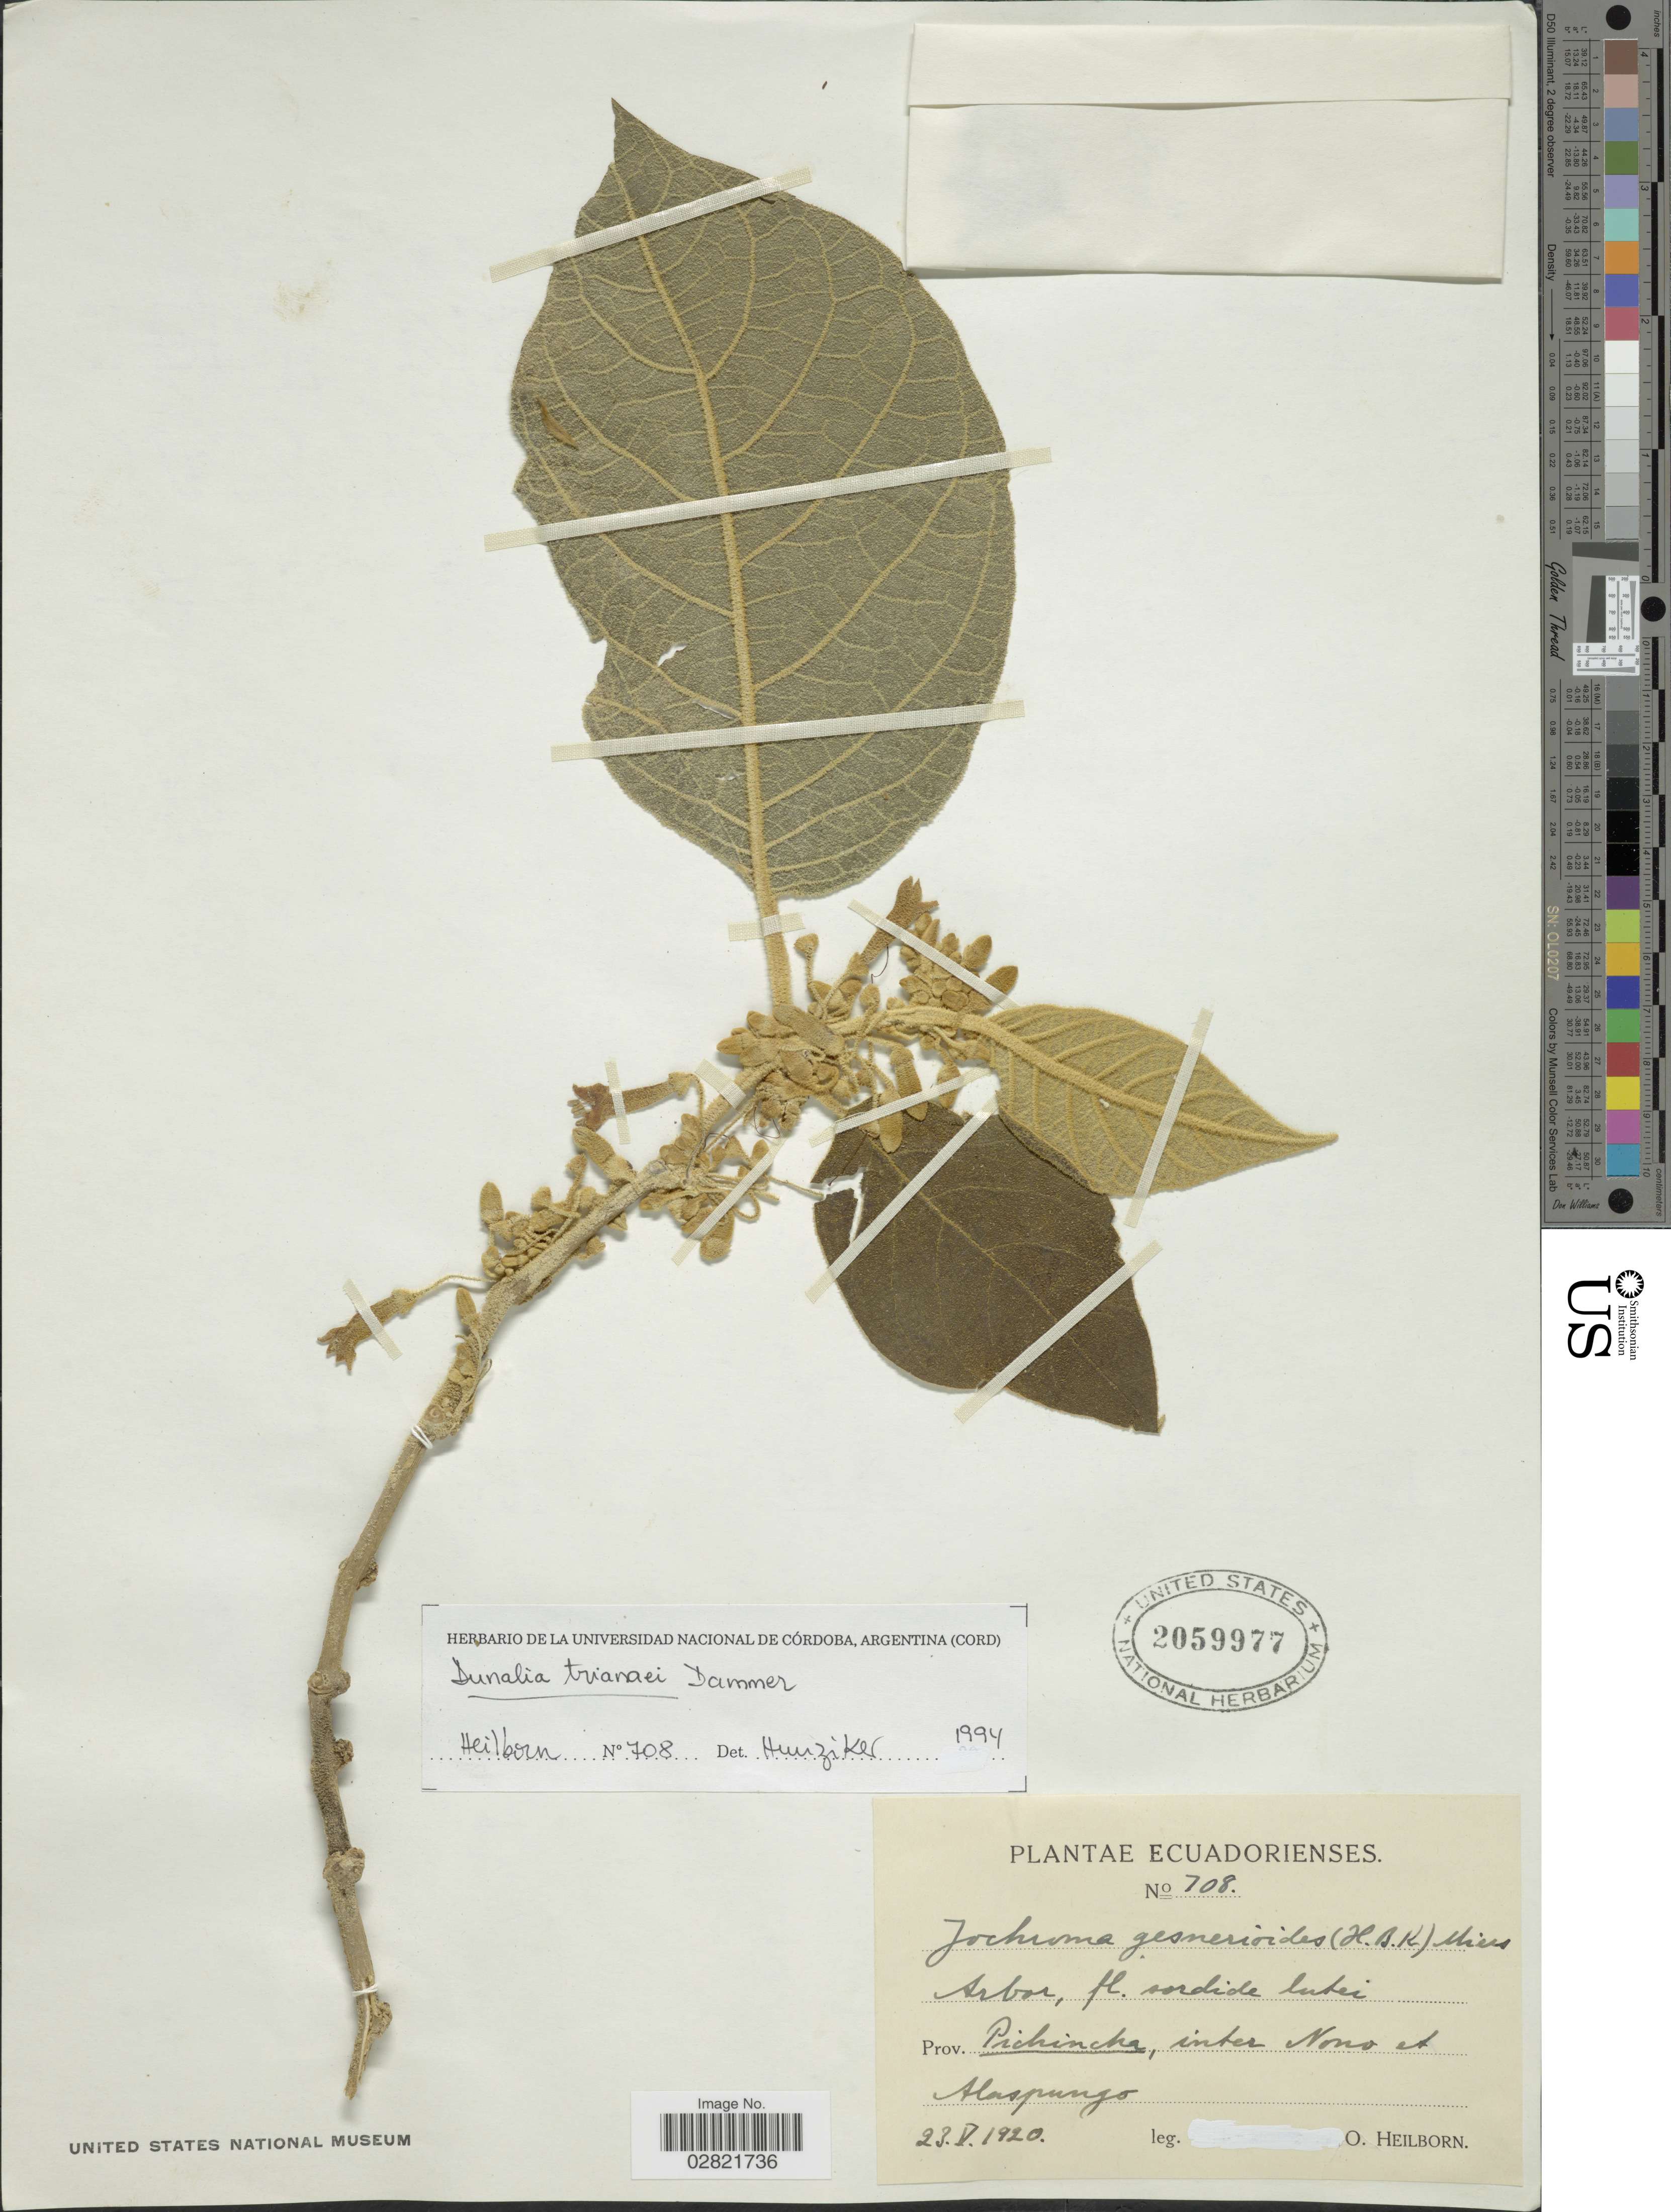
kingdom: Plantae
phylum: Tracheophyta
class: Magnoliopsida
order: Solanales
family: Solanaceae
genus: Dunalia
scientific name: Dunalia trianaei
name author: Dammer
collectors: O. Heilborn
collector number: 708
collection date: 1920-05-23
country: Ecuador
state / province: Pichincha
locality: Inter Nono et Alaspungo.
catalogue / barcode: US 2059977